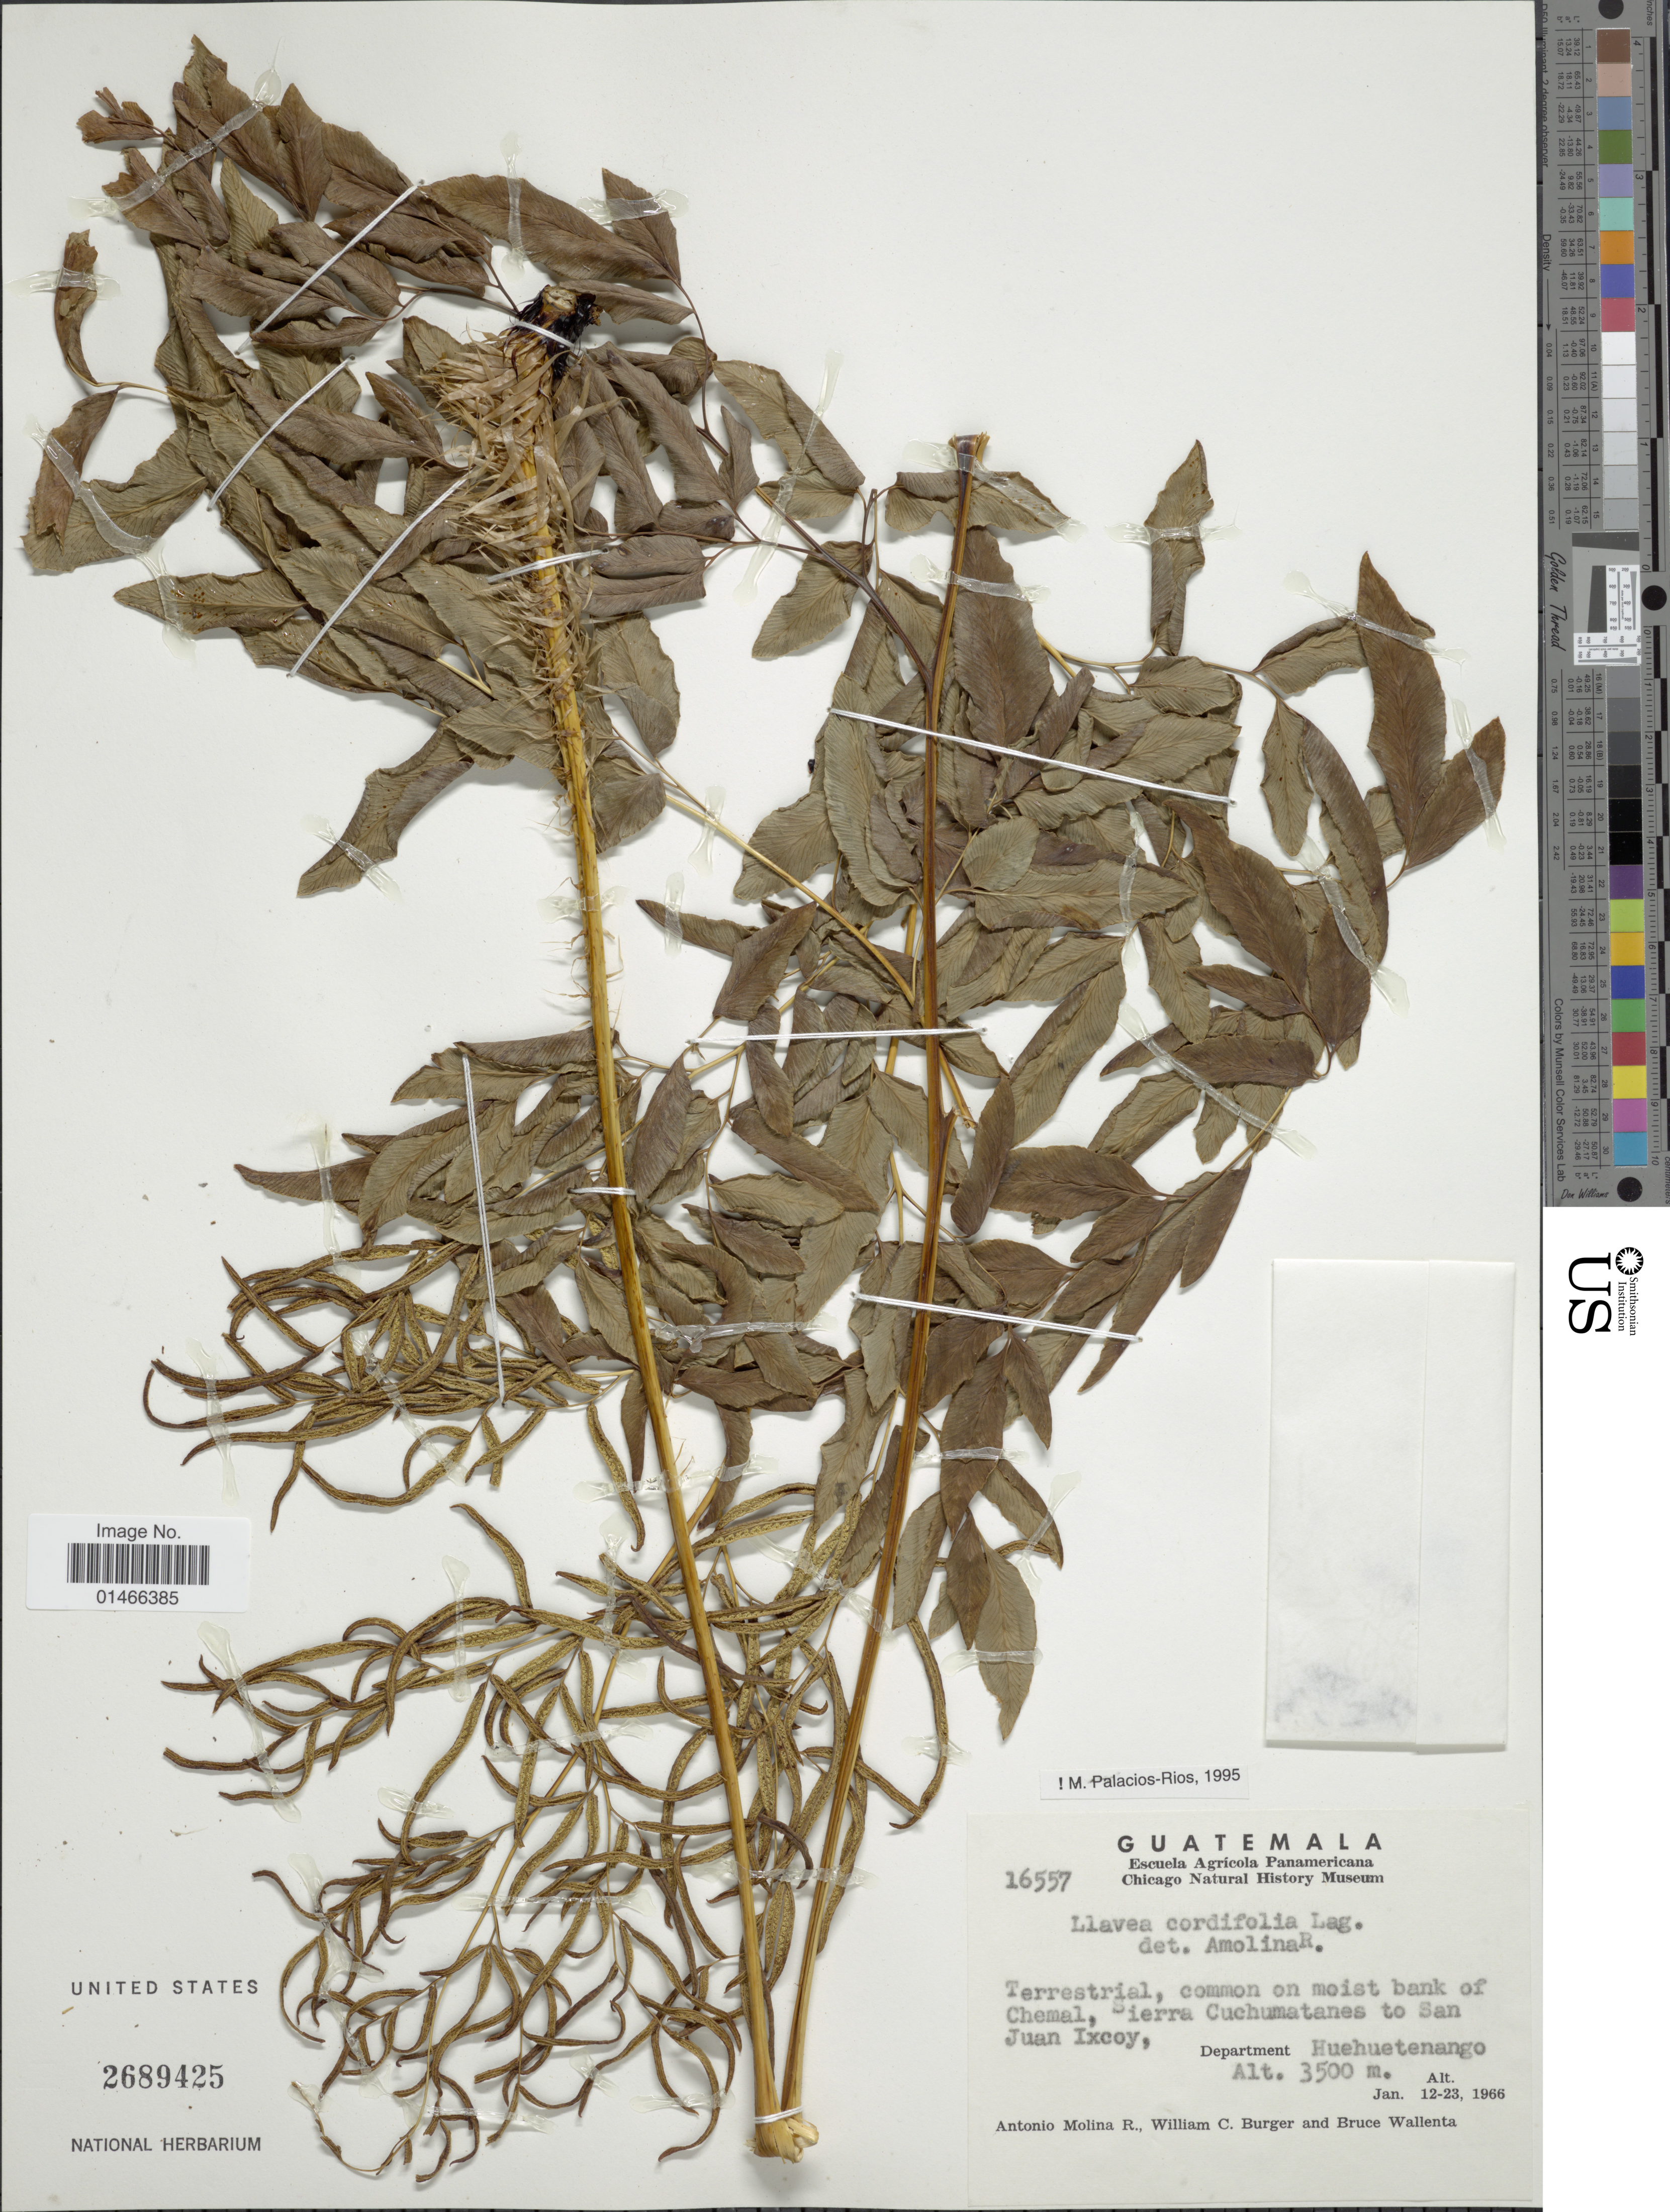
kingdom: Plantae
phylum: Tracheophyta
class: Polypodiopsida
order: Polypodiales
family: Pteridaceae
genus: Llavea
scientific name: Llavea cordifolia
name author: Lag.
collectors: A. Molina R., W. Burger & B. Wallenta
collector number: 16557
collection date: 1966-01-12/1966-01-23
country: Guatemala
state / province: Huehuetenango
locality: Chemal, Sierra Cuchumatanes to San Juan Ixcoy, Department Huehuetenago.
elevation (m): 3500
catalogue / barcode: US 2689425